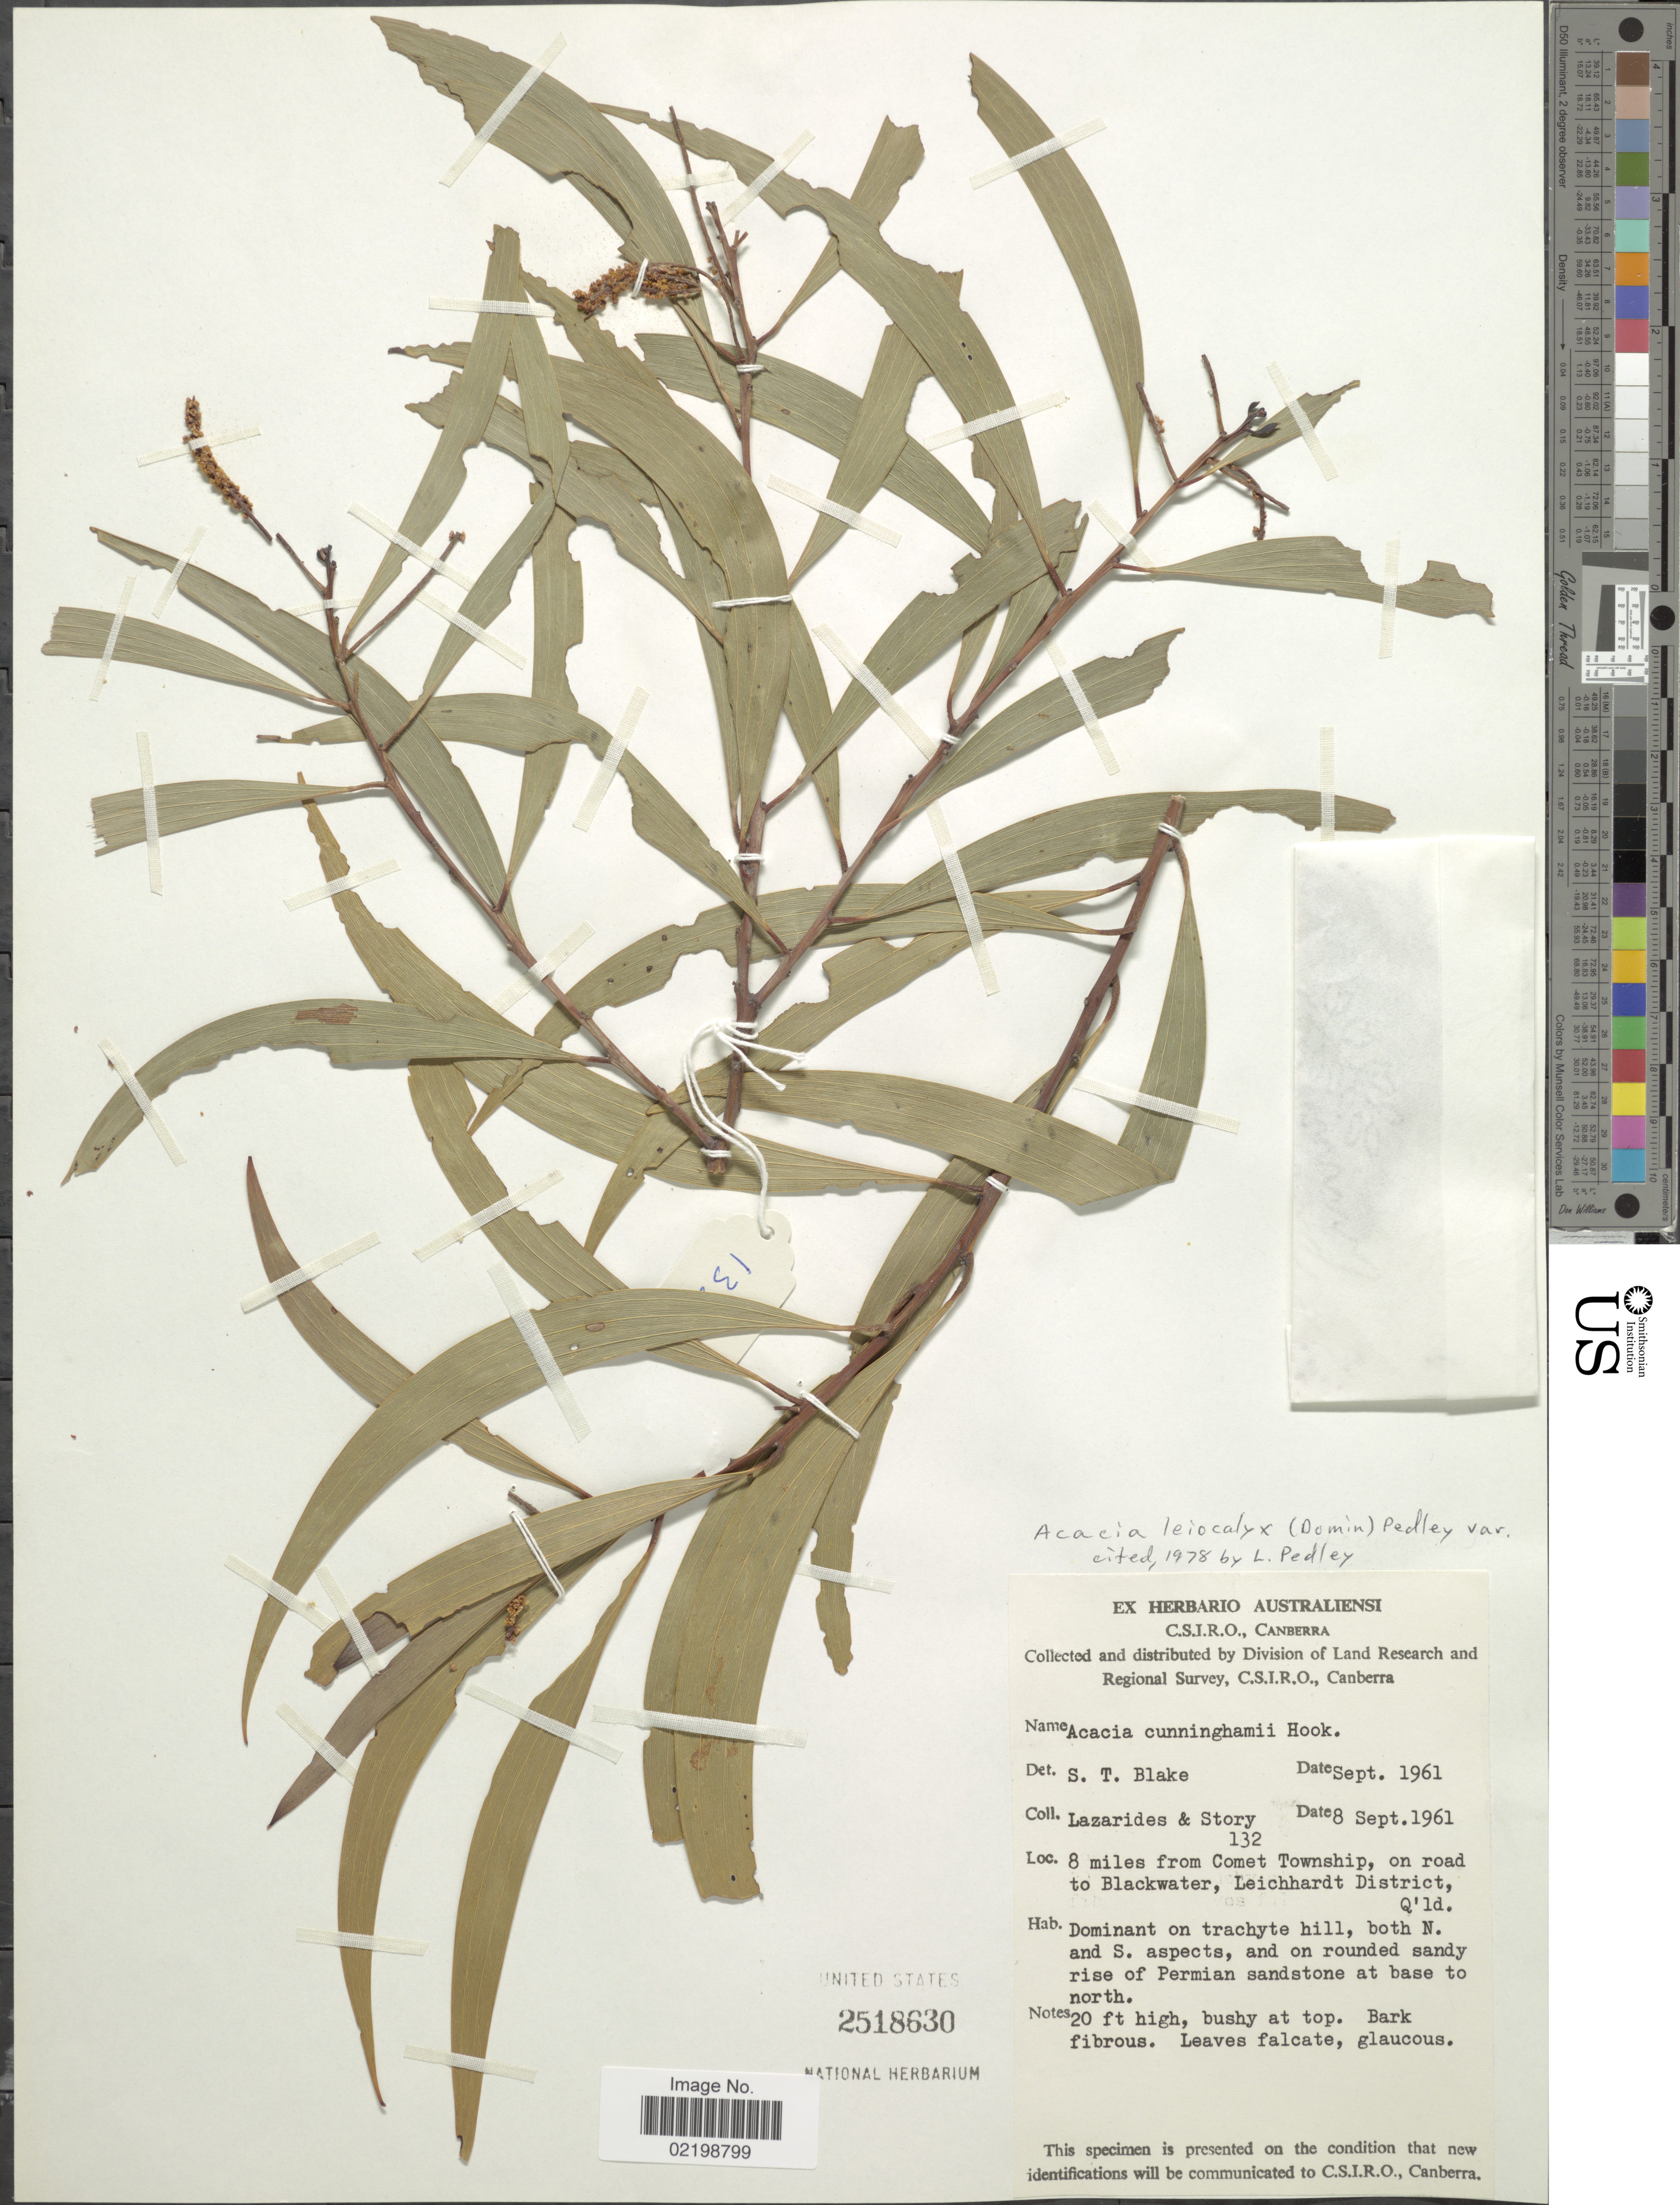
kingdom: Plantae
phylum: Tracheophyta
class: Magnoliopsida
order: Fabales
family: Fabaceae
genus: Acacia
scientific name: Acacia leiocalyx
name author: (Domin) Pedley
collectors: M. Lazarides & -. Story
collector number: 132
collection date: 1961-09-08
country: Australia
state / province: Queensland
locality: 8 miles from Comet Township, on road to Blackwater, Leichhardt District, Q'ld.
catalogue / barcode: US 2518630